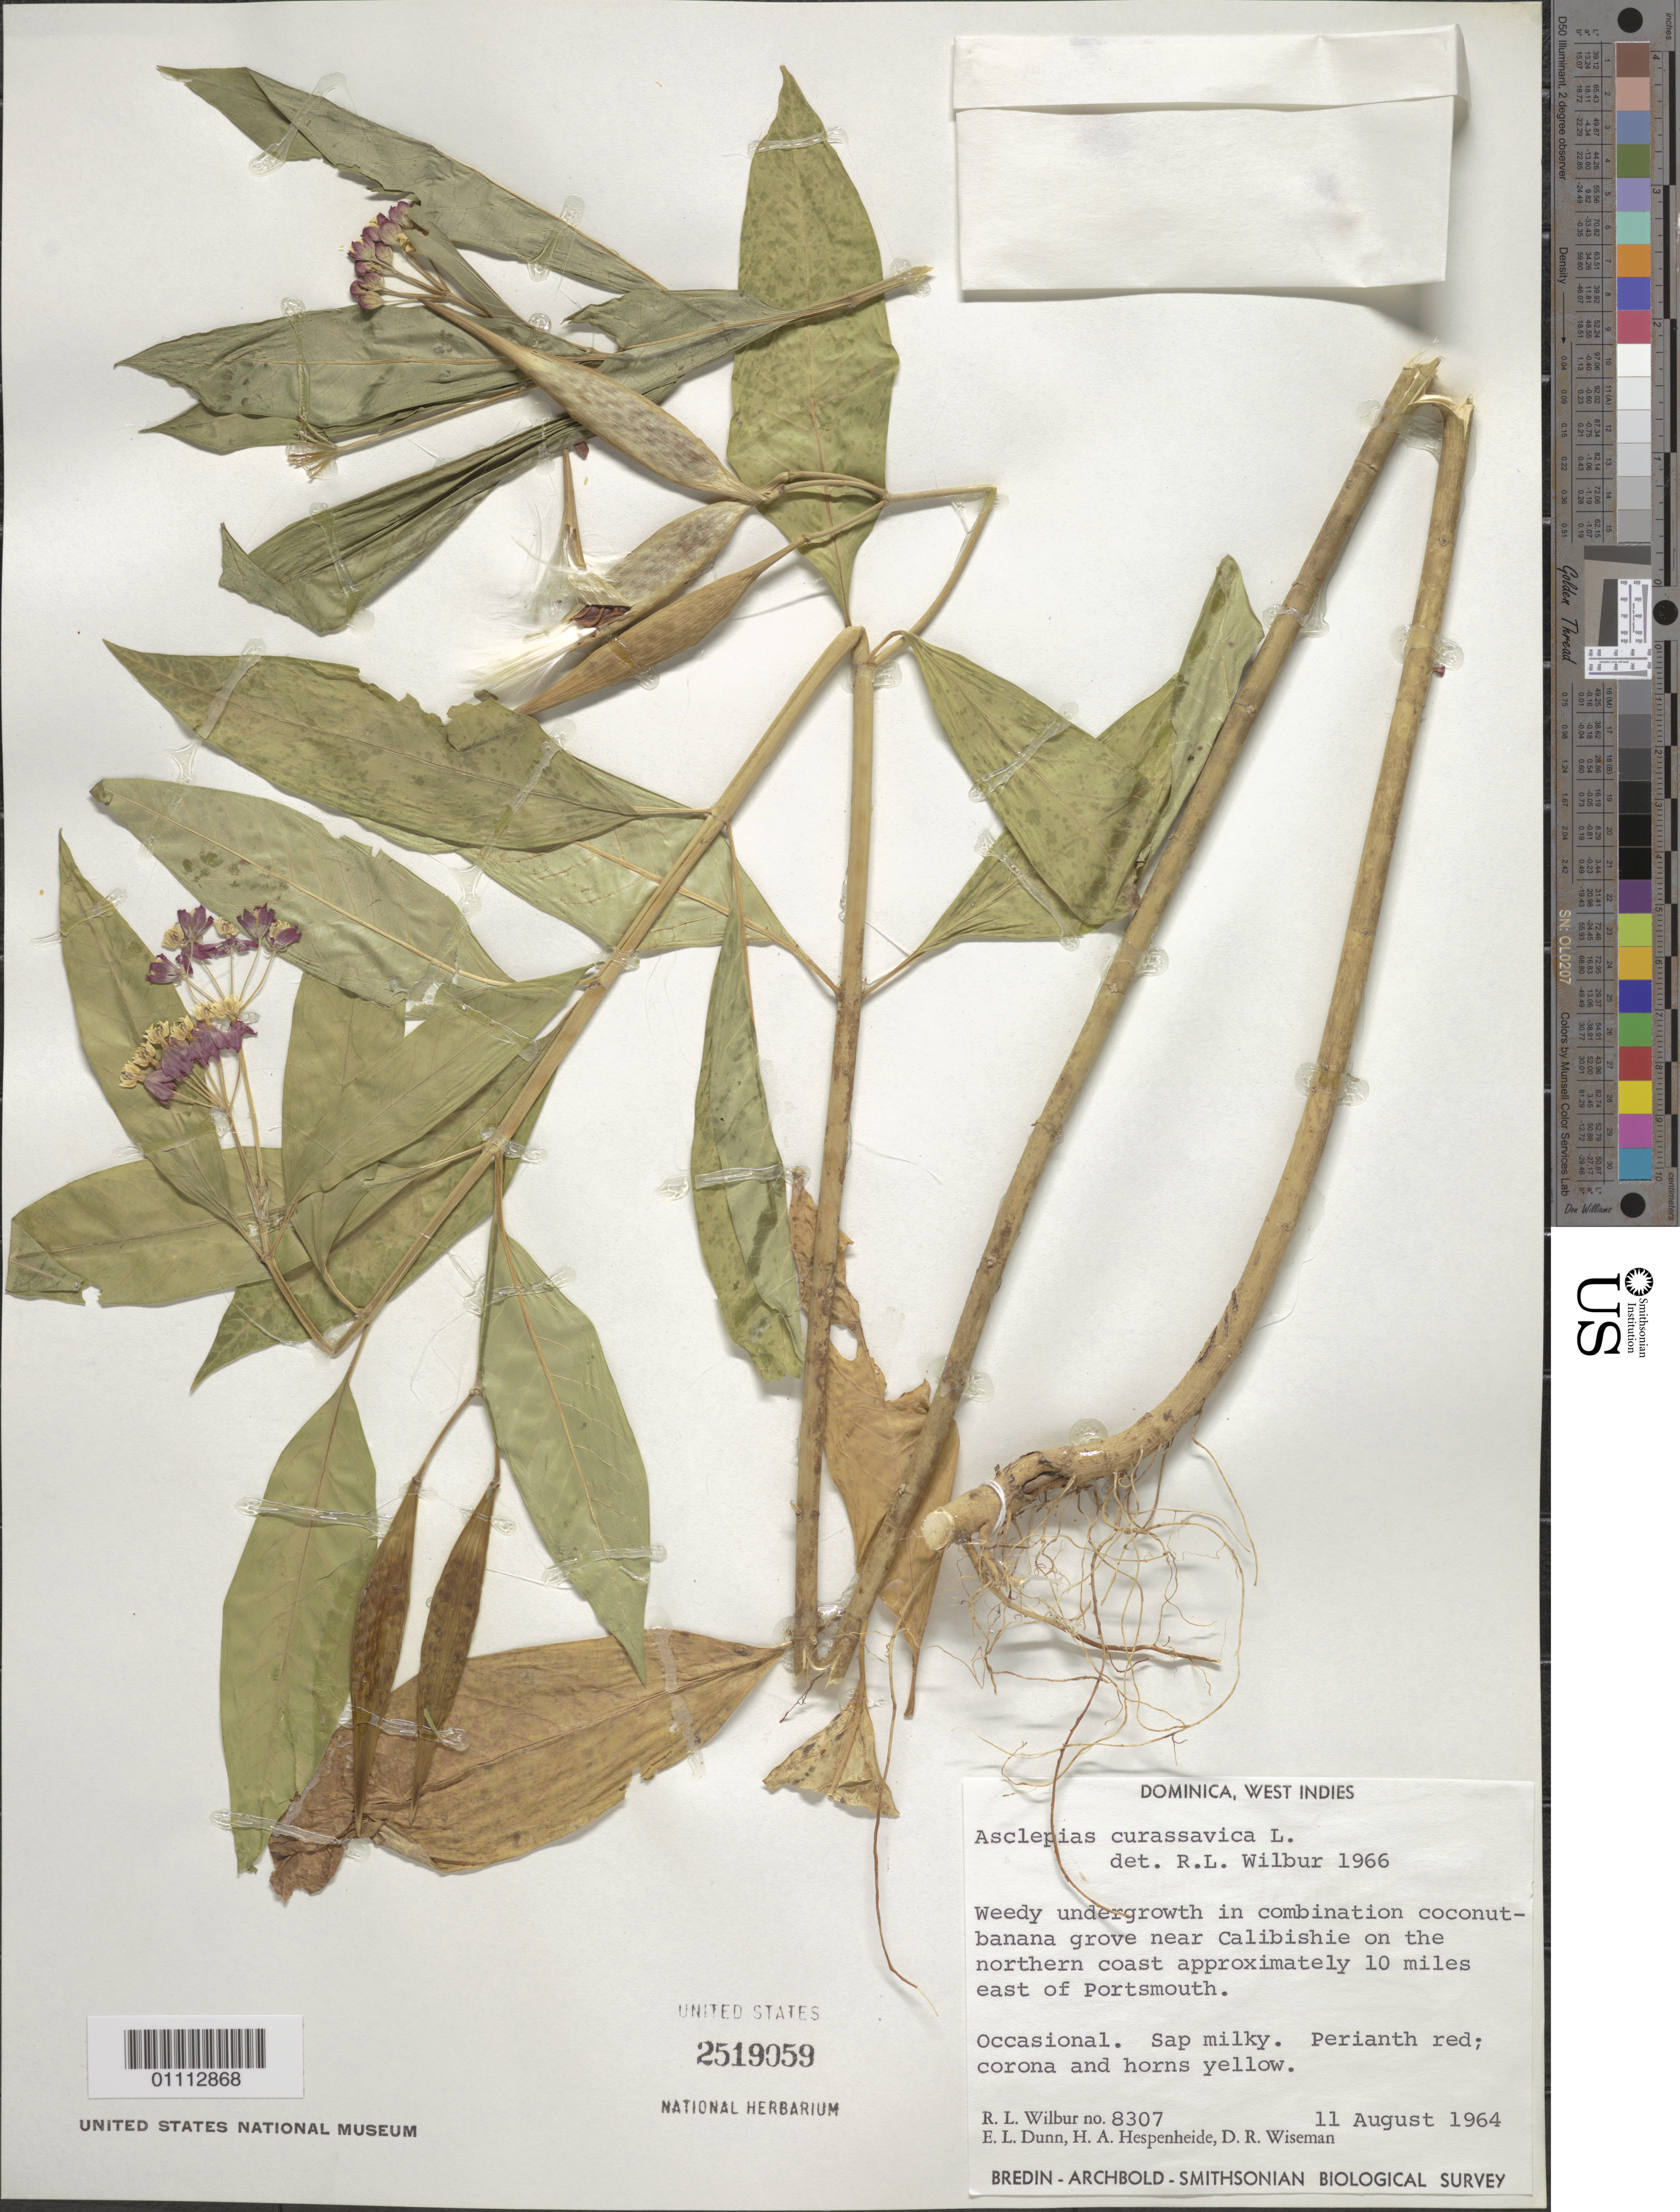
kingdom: Plantae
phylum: Tracheophyta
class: Magnoliopsida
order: Gentianales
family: Apocynaceae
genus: Asclepias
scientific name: Asclepias curassavica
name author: L.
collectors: R. L. Wilbur, E. Dunn, H. A. Hespenheide & D. R. Wiseman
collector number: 8307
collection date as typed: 11 Aug 1964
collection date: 1964-08-11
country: Dominica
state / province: St. Andrew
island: Dominica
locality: Weedy undergrowth in combination coconut-banana grove near Calibishie on the N coast approximately 10 miles E of Portsmouth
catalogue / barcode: US 2519059